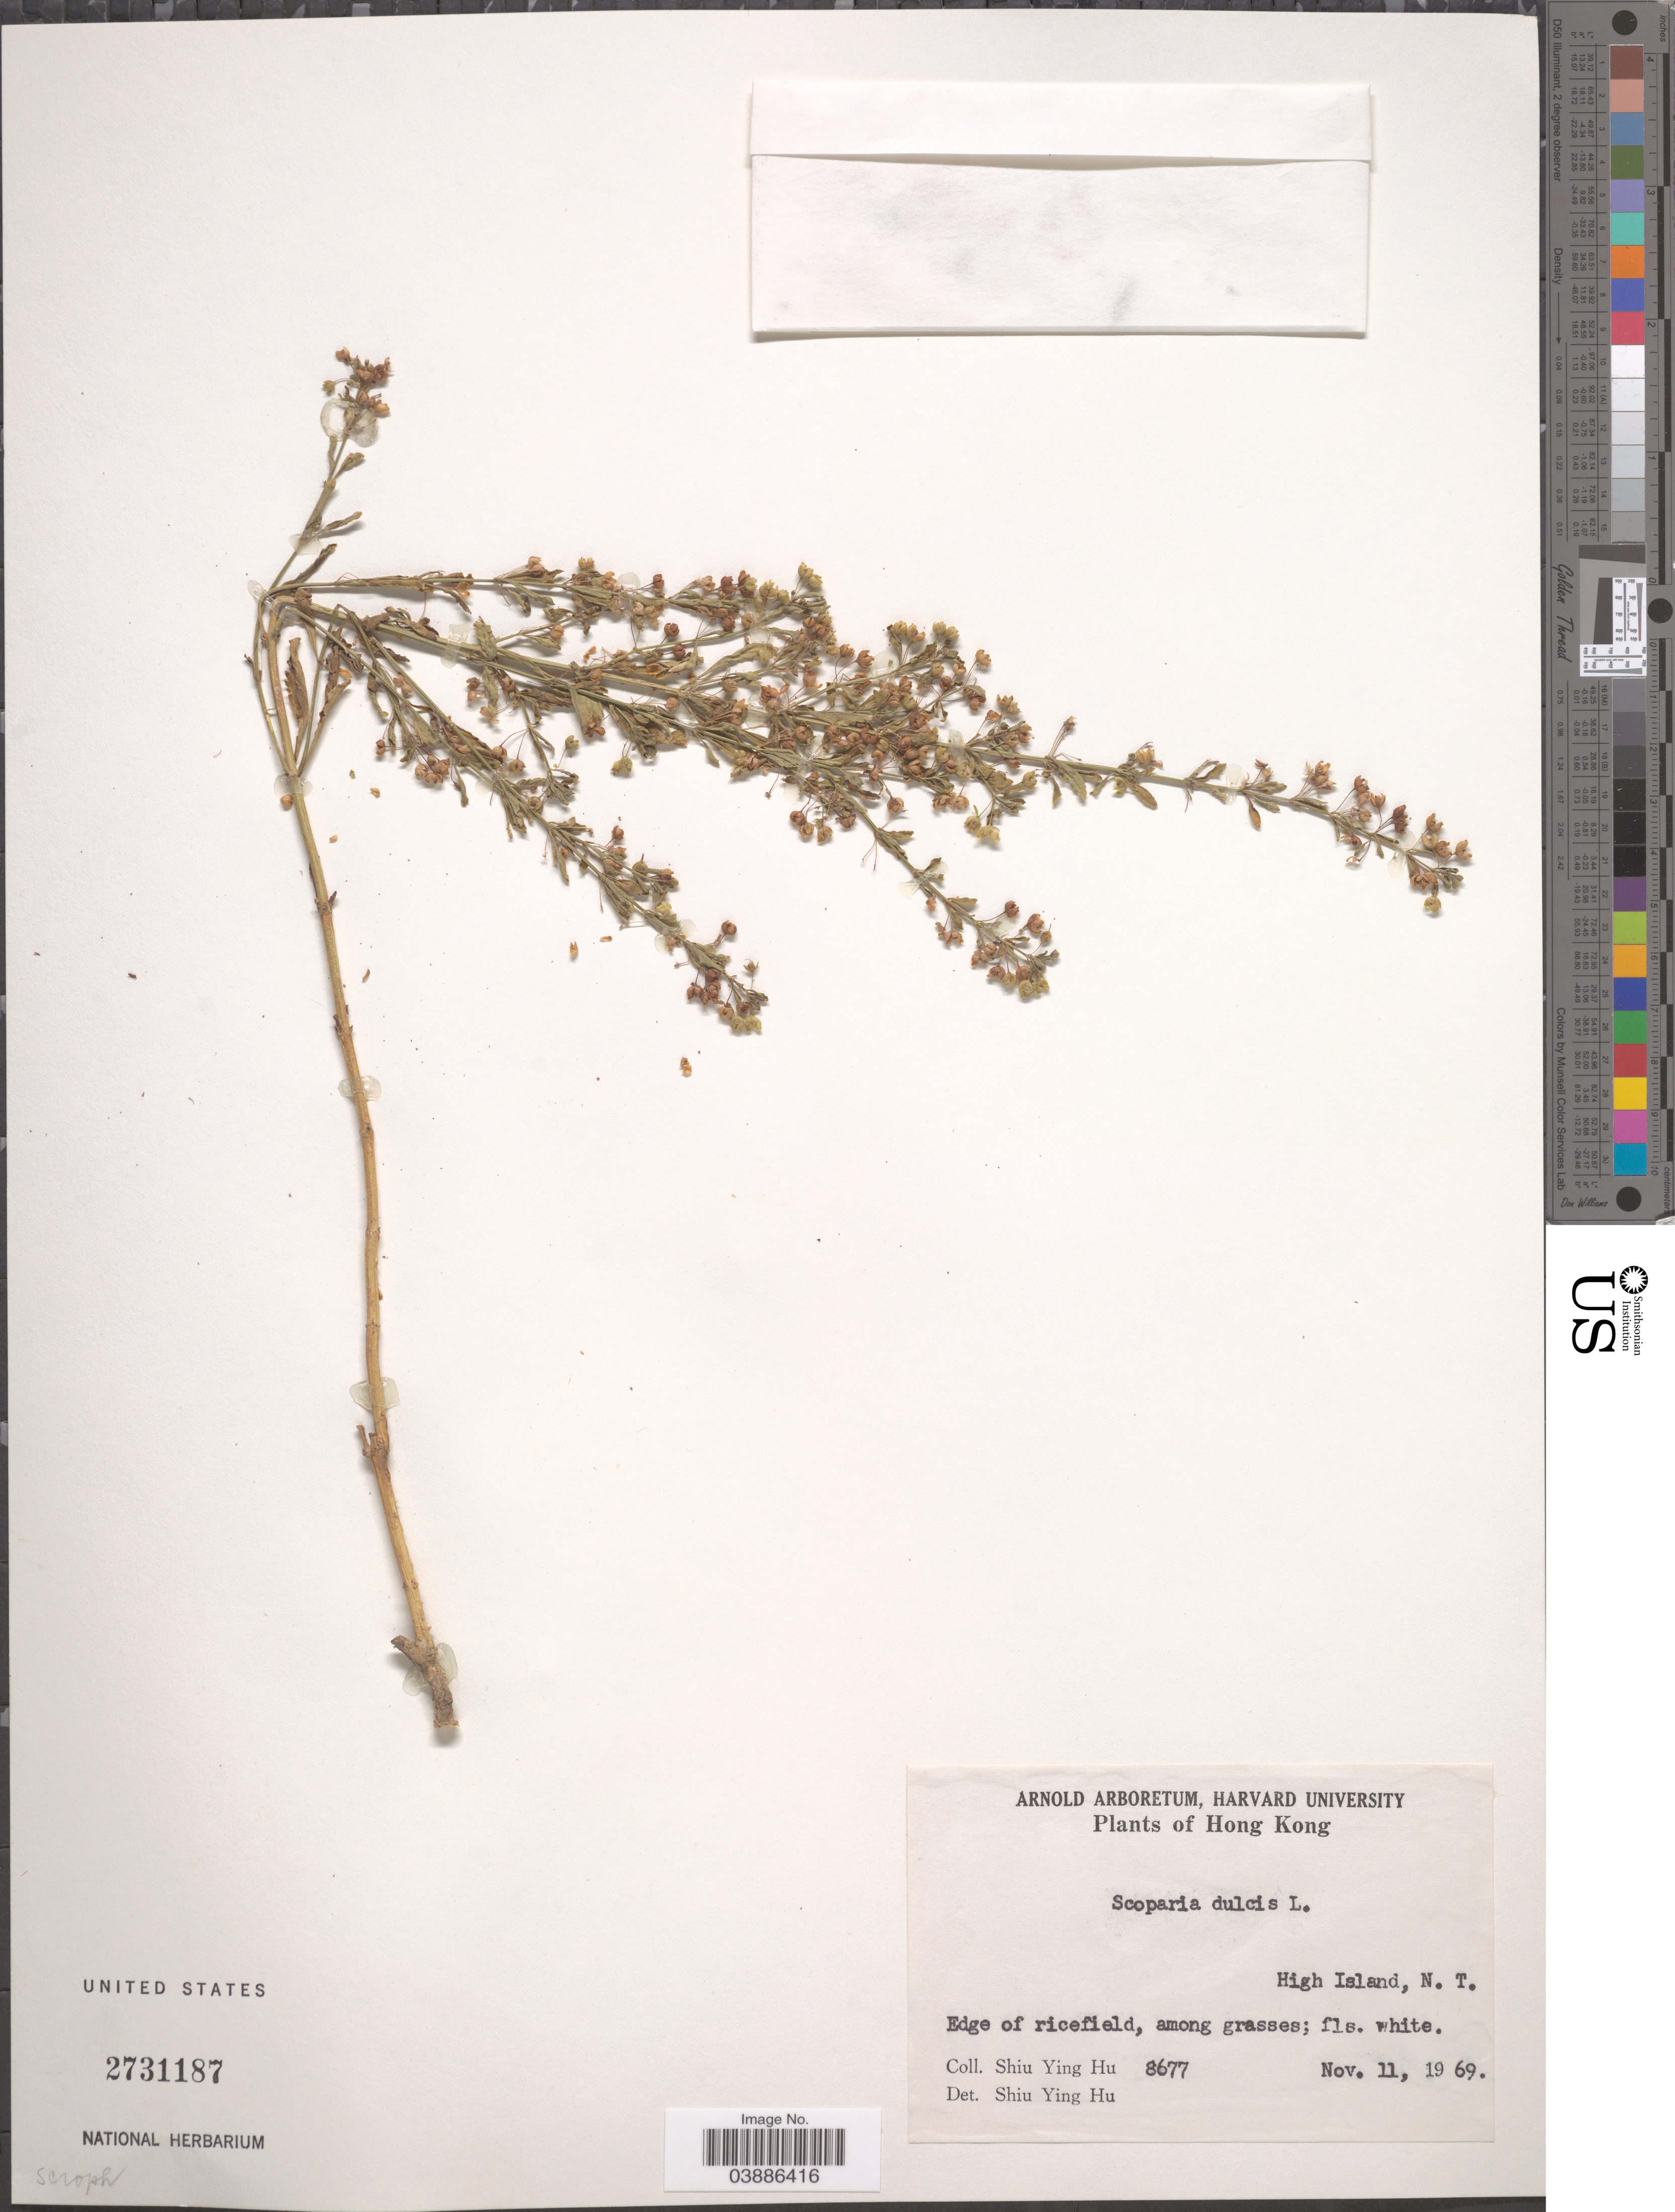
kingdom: Plantae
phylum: Tracheophyta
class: Magnoliopsida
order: Lamiales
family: Plantaginaceae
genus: Scoparia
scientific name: Scoparia dulcis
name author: L.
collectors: S. Y. Hu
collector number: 8677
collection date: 1969-11-11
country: China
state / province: Hong Kong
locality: High Island, N. T.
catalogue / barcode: US 2731187